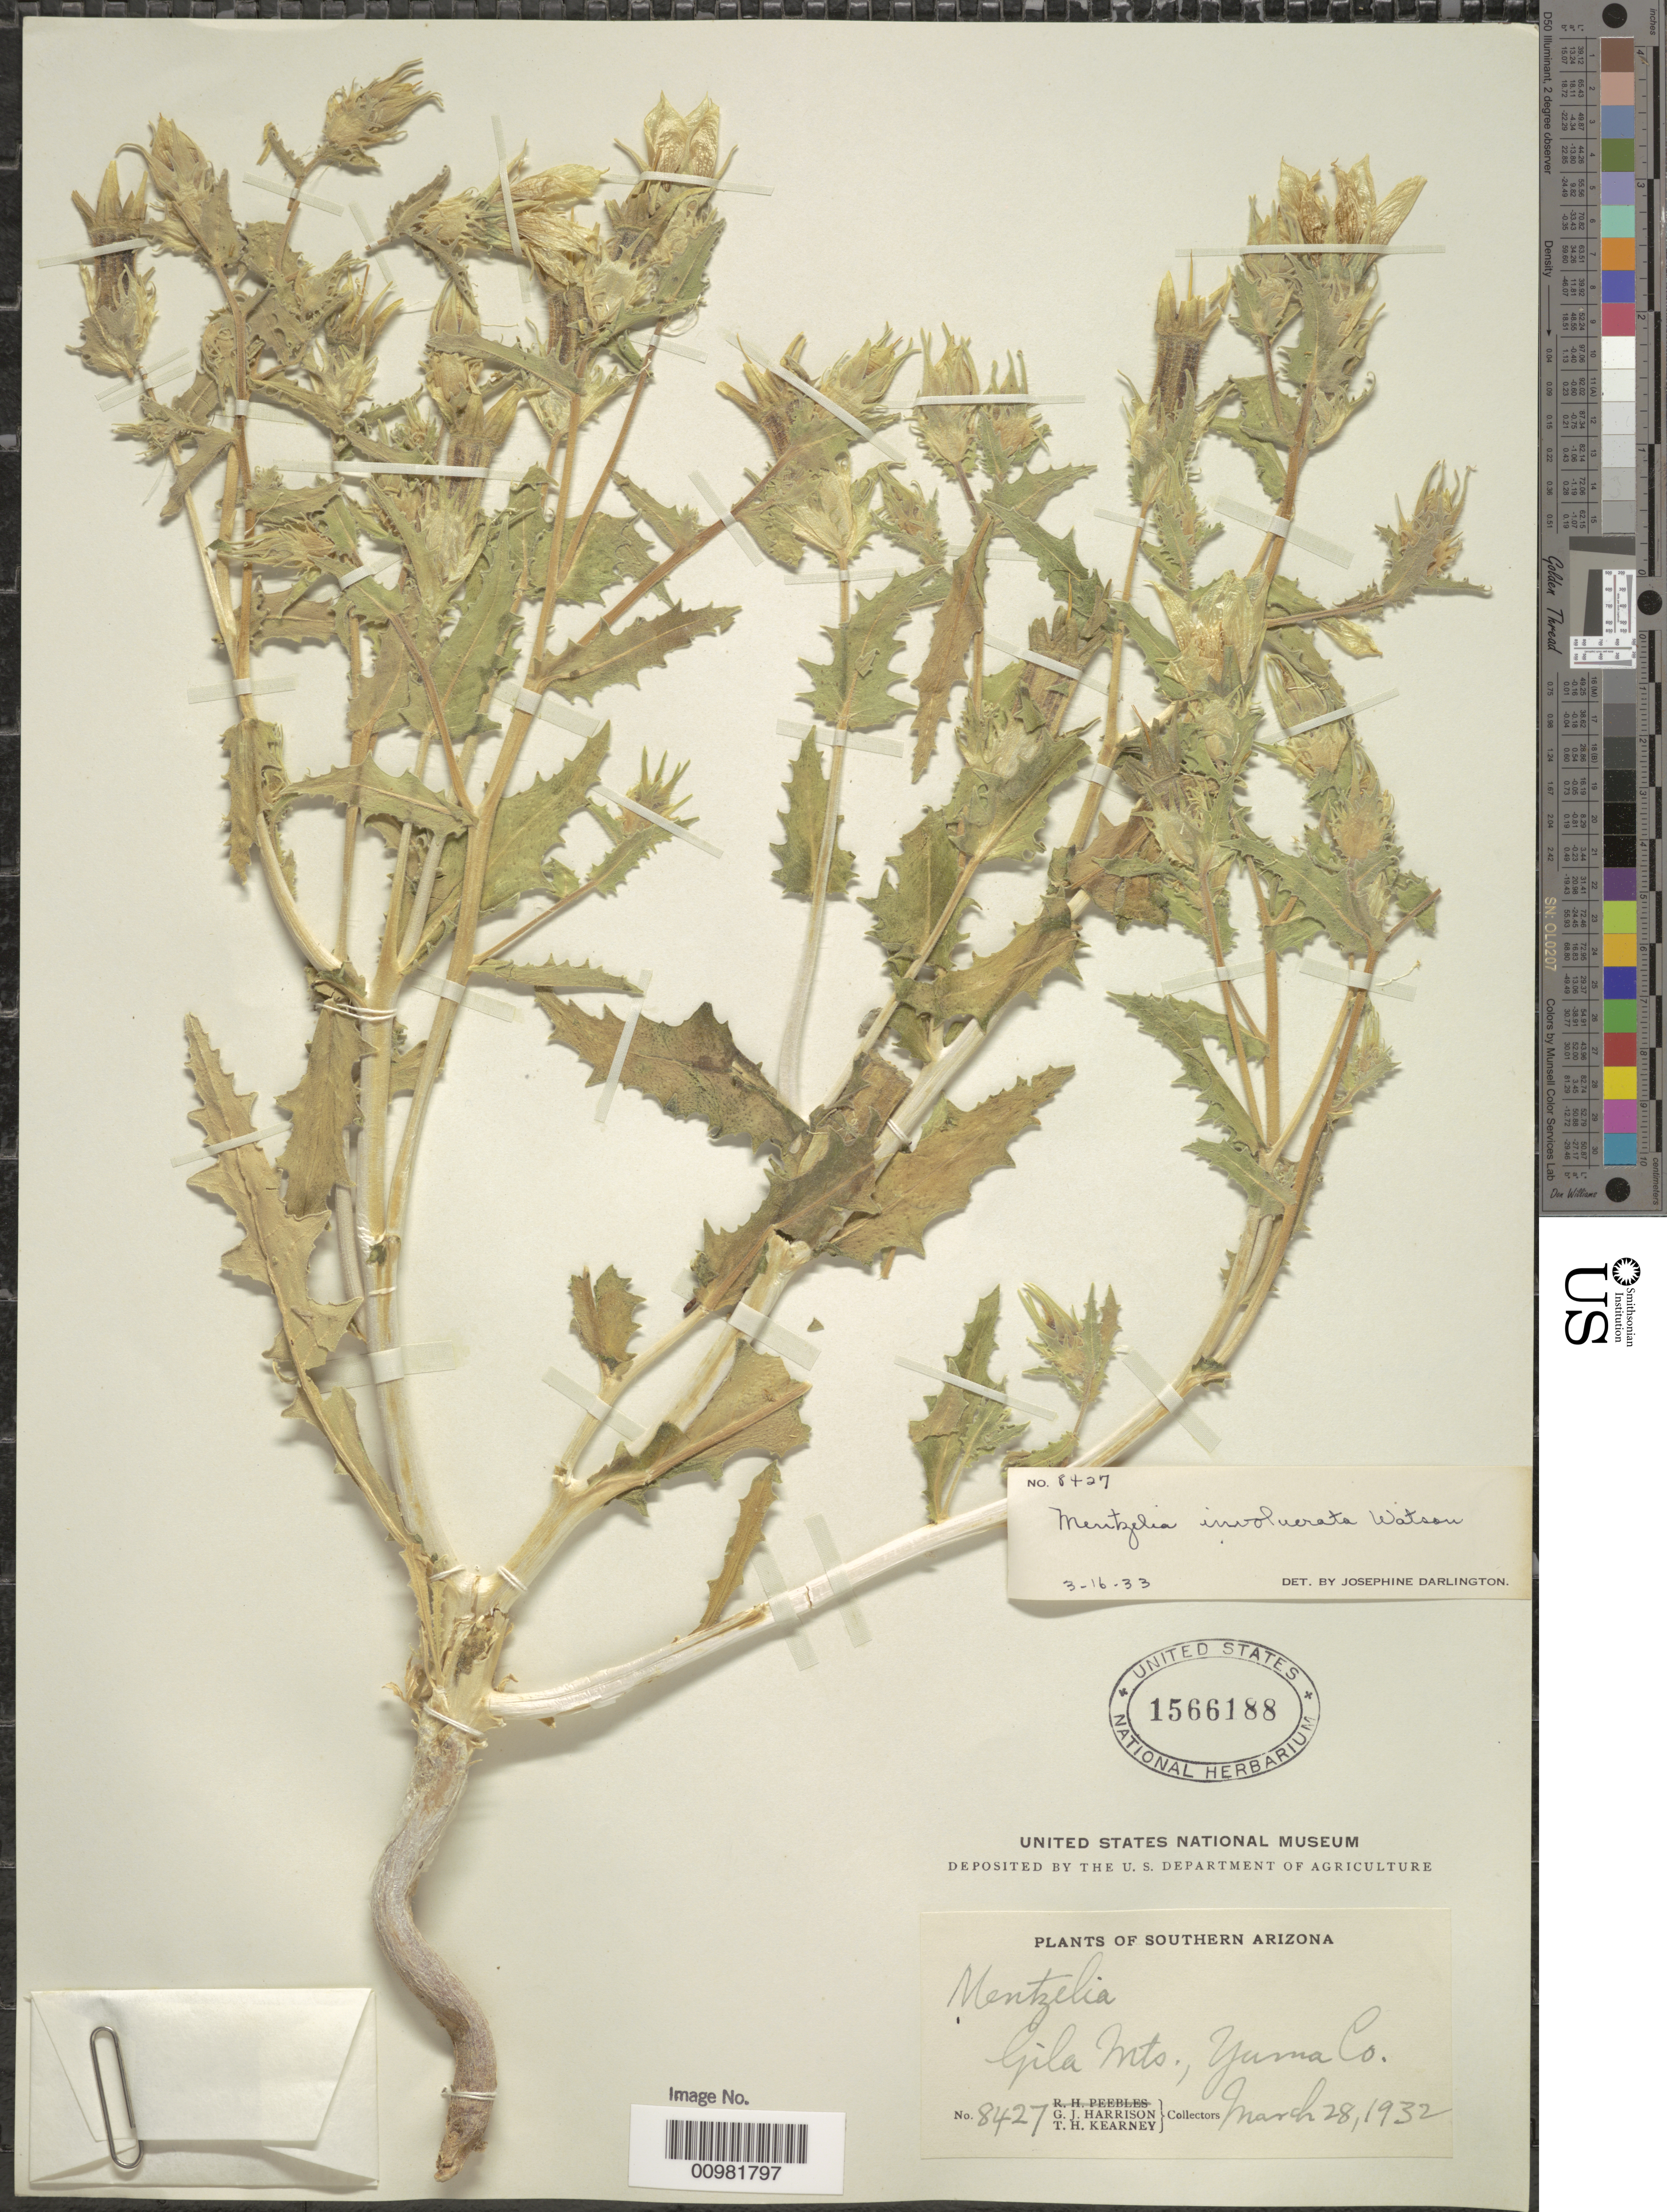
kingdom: Plantae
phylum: Tracheophyta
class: Magnoliopsida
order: Cornales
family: Loasaceae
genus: Mentzelia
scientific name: Mentzelia involucrata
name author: S. Watson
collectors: G. J. Harrison & T. H. Kearney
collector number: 8427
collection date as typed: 28 Mar 1932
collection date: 1932-03-28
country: United States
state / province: Arizona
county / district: Yuma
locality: Gila Mountains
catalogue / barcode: US 1566188